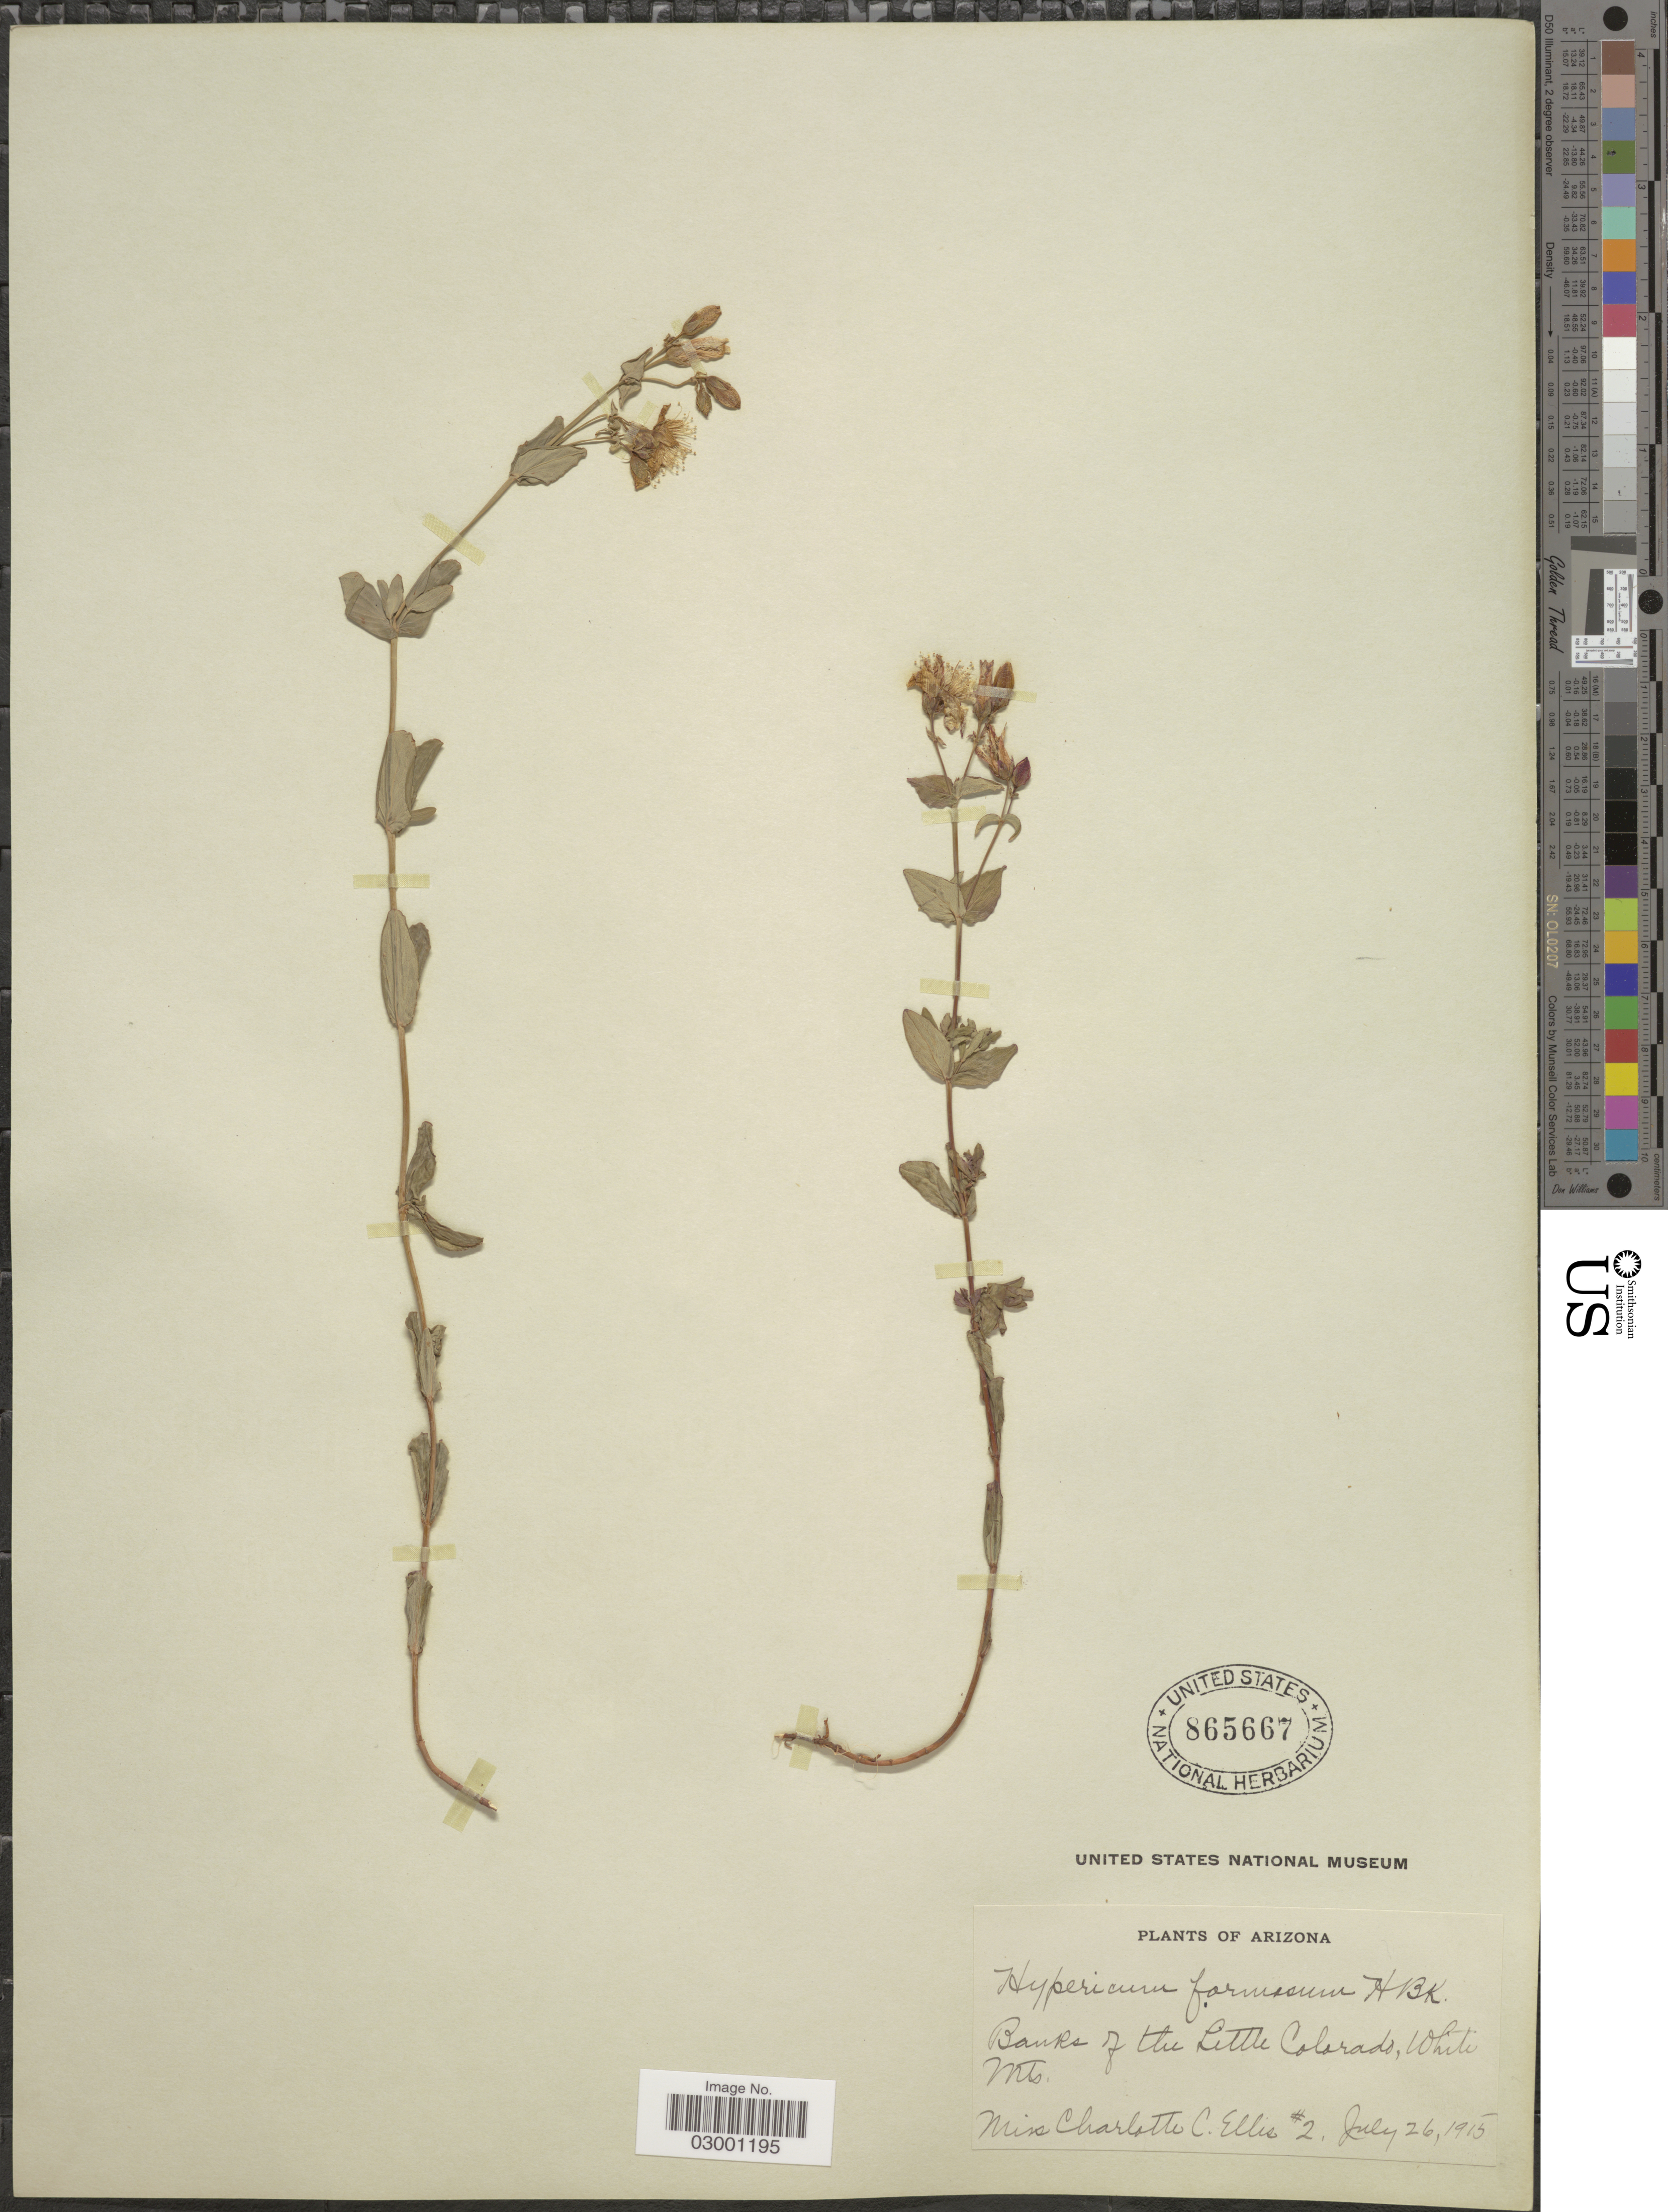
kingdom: Plantae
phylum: Tracheophyta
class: Magnoliopsida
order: Malpighiales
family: Hypericaceae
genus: Hypericum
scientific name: Hypericum formosum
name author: Kunth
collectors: C. C. Ellis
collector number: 2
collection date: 1915-07-26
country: United States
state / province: Arizona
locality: Banks of the Little Colorado, White Mts.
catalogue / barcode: US 865667